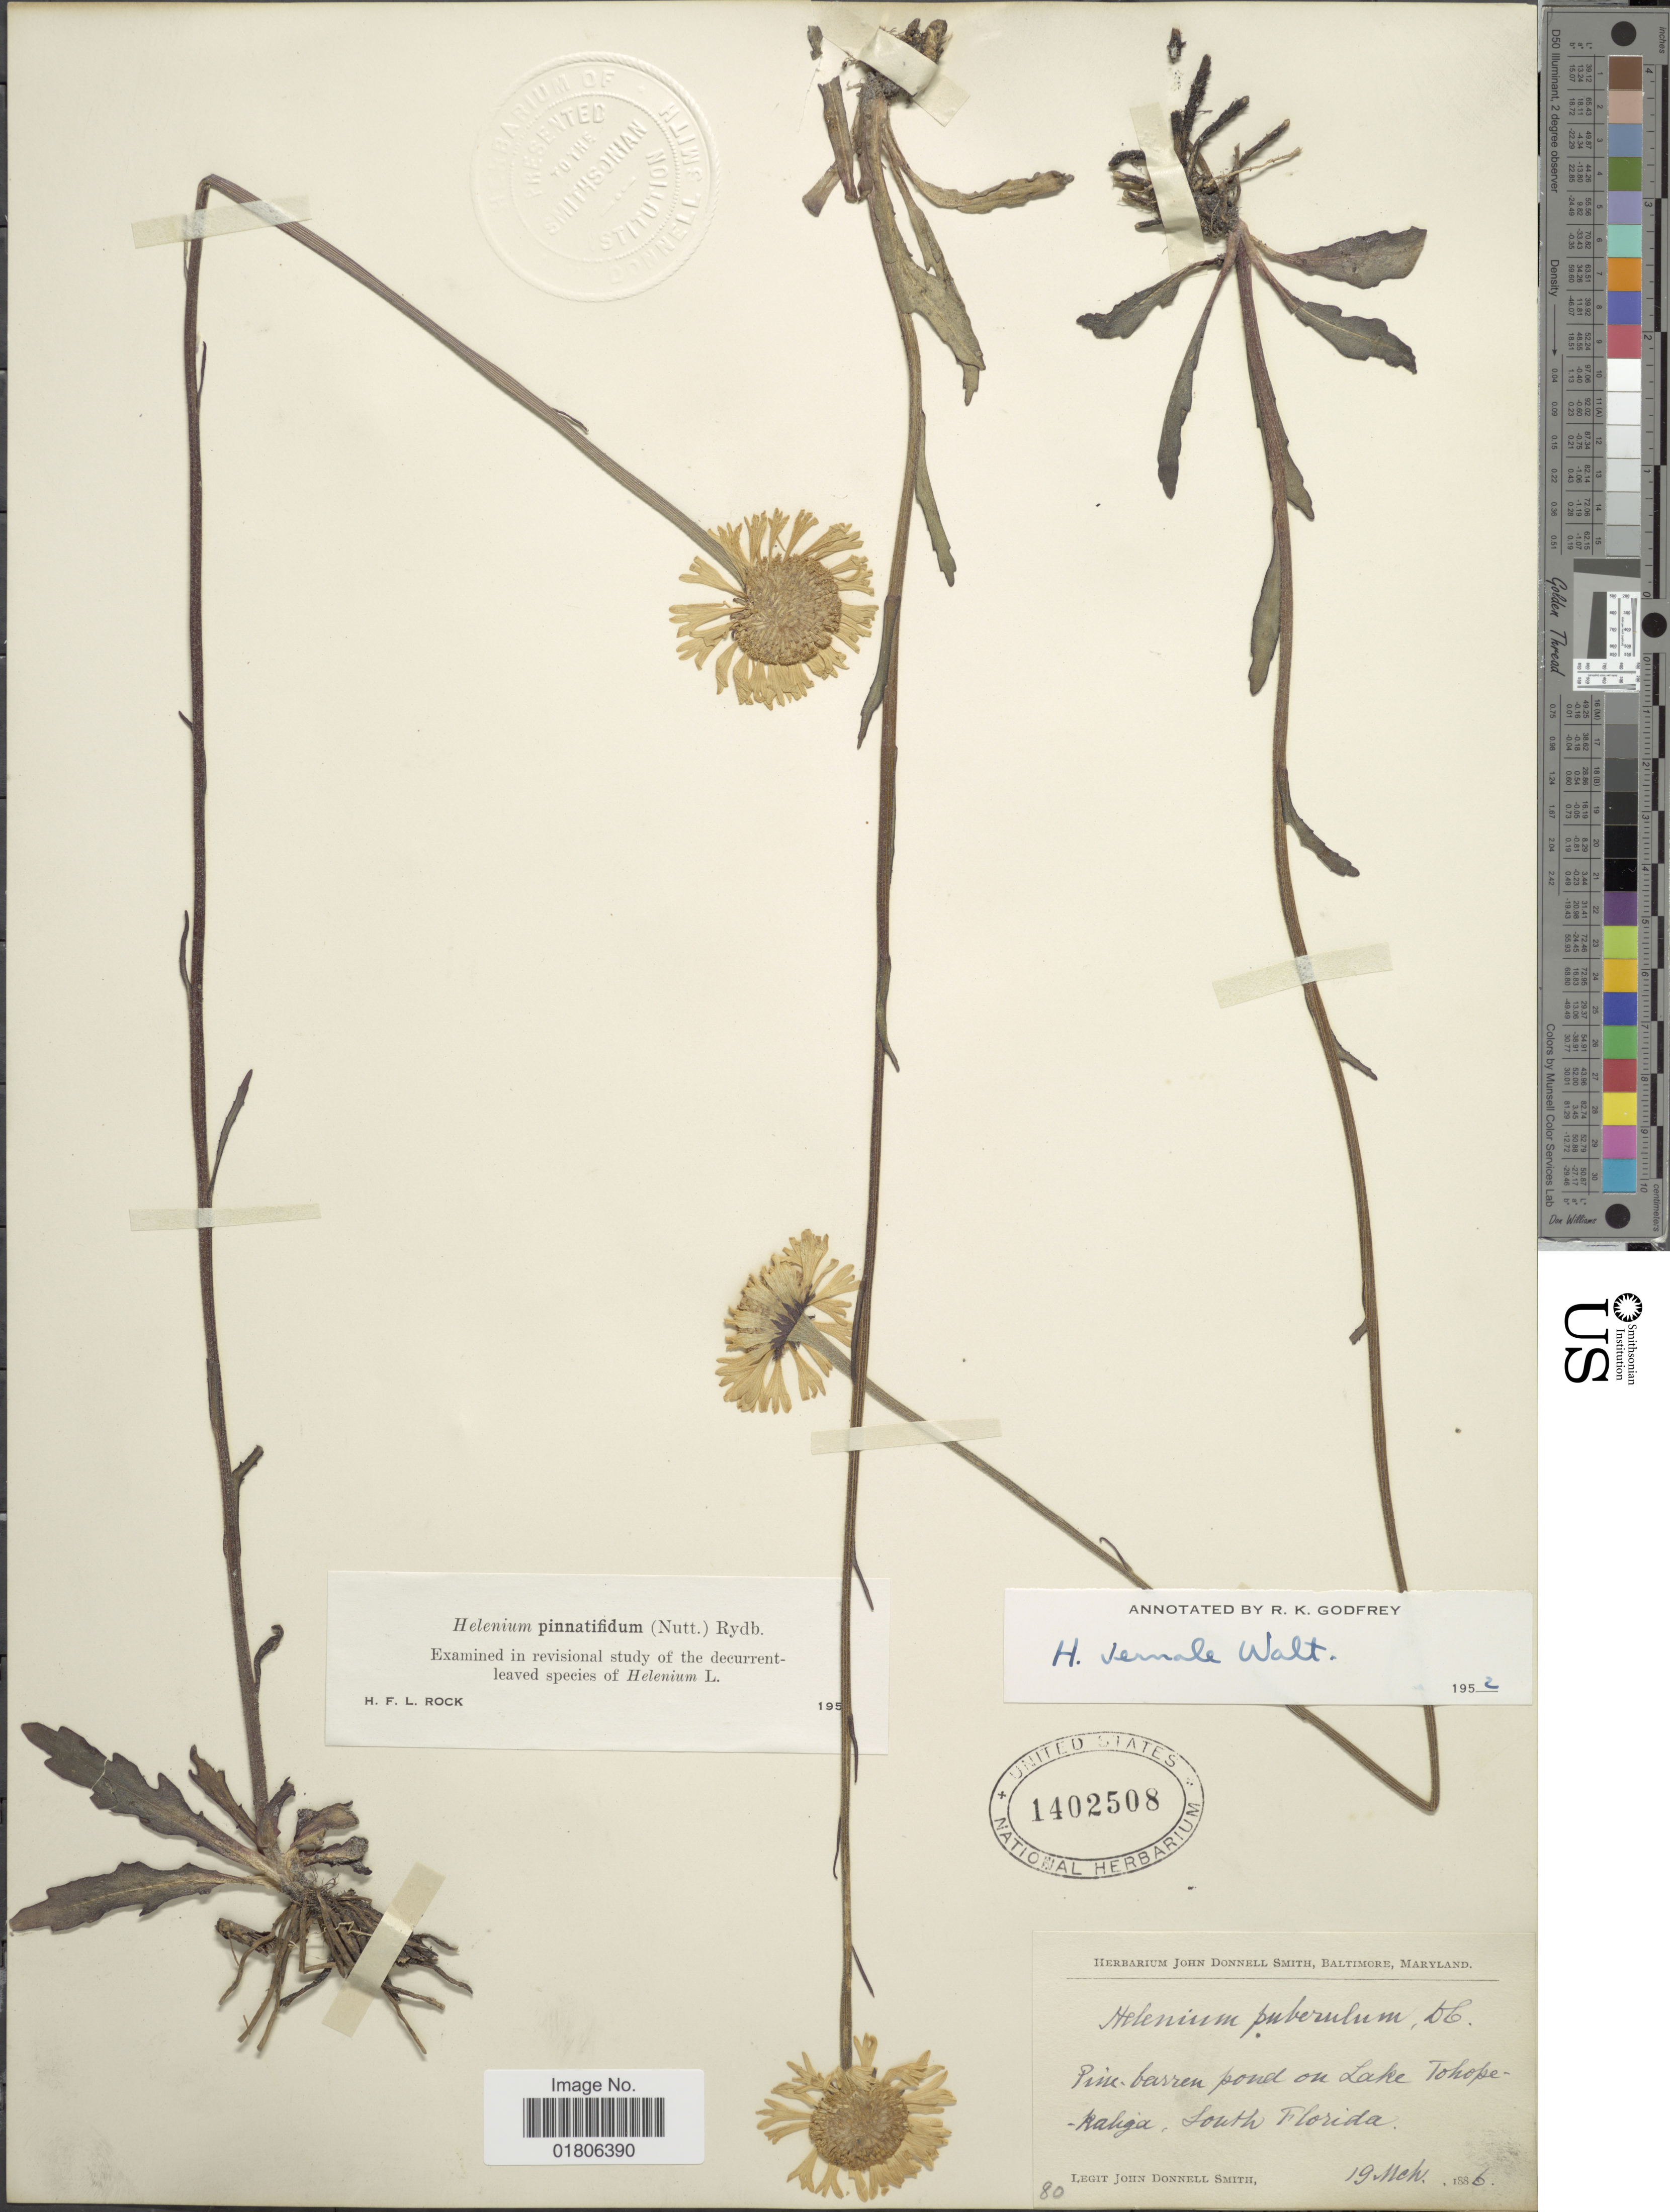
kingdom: Plantae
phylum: Tracheophyta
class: Magnoliopsida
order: Asterales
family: Asteraceae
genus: Helenium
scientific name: Helenium pinnatifidum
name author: (Schwein. ex Nutt.) Rydb.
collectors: J. Donnell Smith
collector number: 80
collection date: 1886-03-19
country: United States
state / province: Florida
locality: Pin-barren pond on Lake Tohopekaliga, South Florida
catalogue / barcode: US 1402508